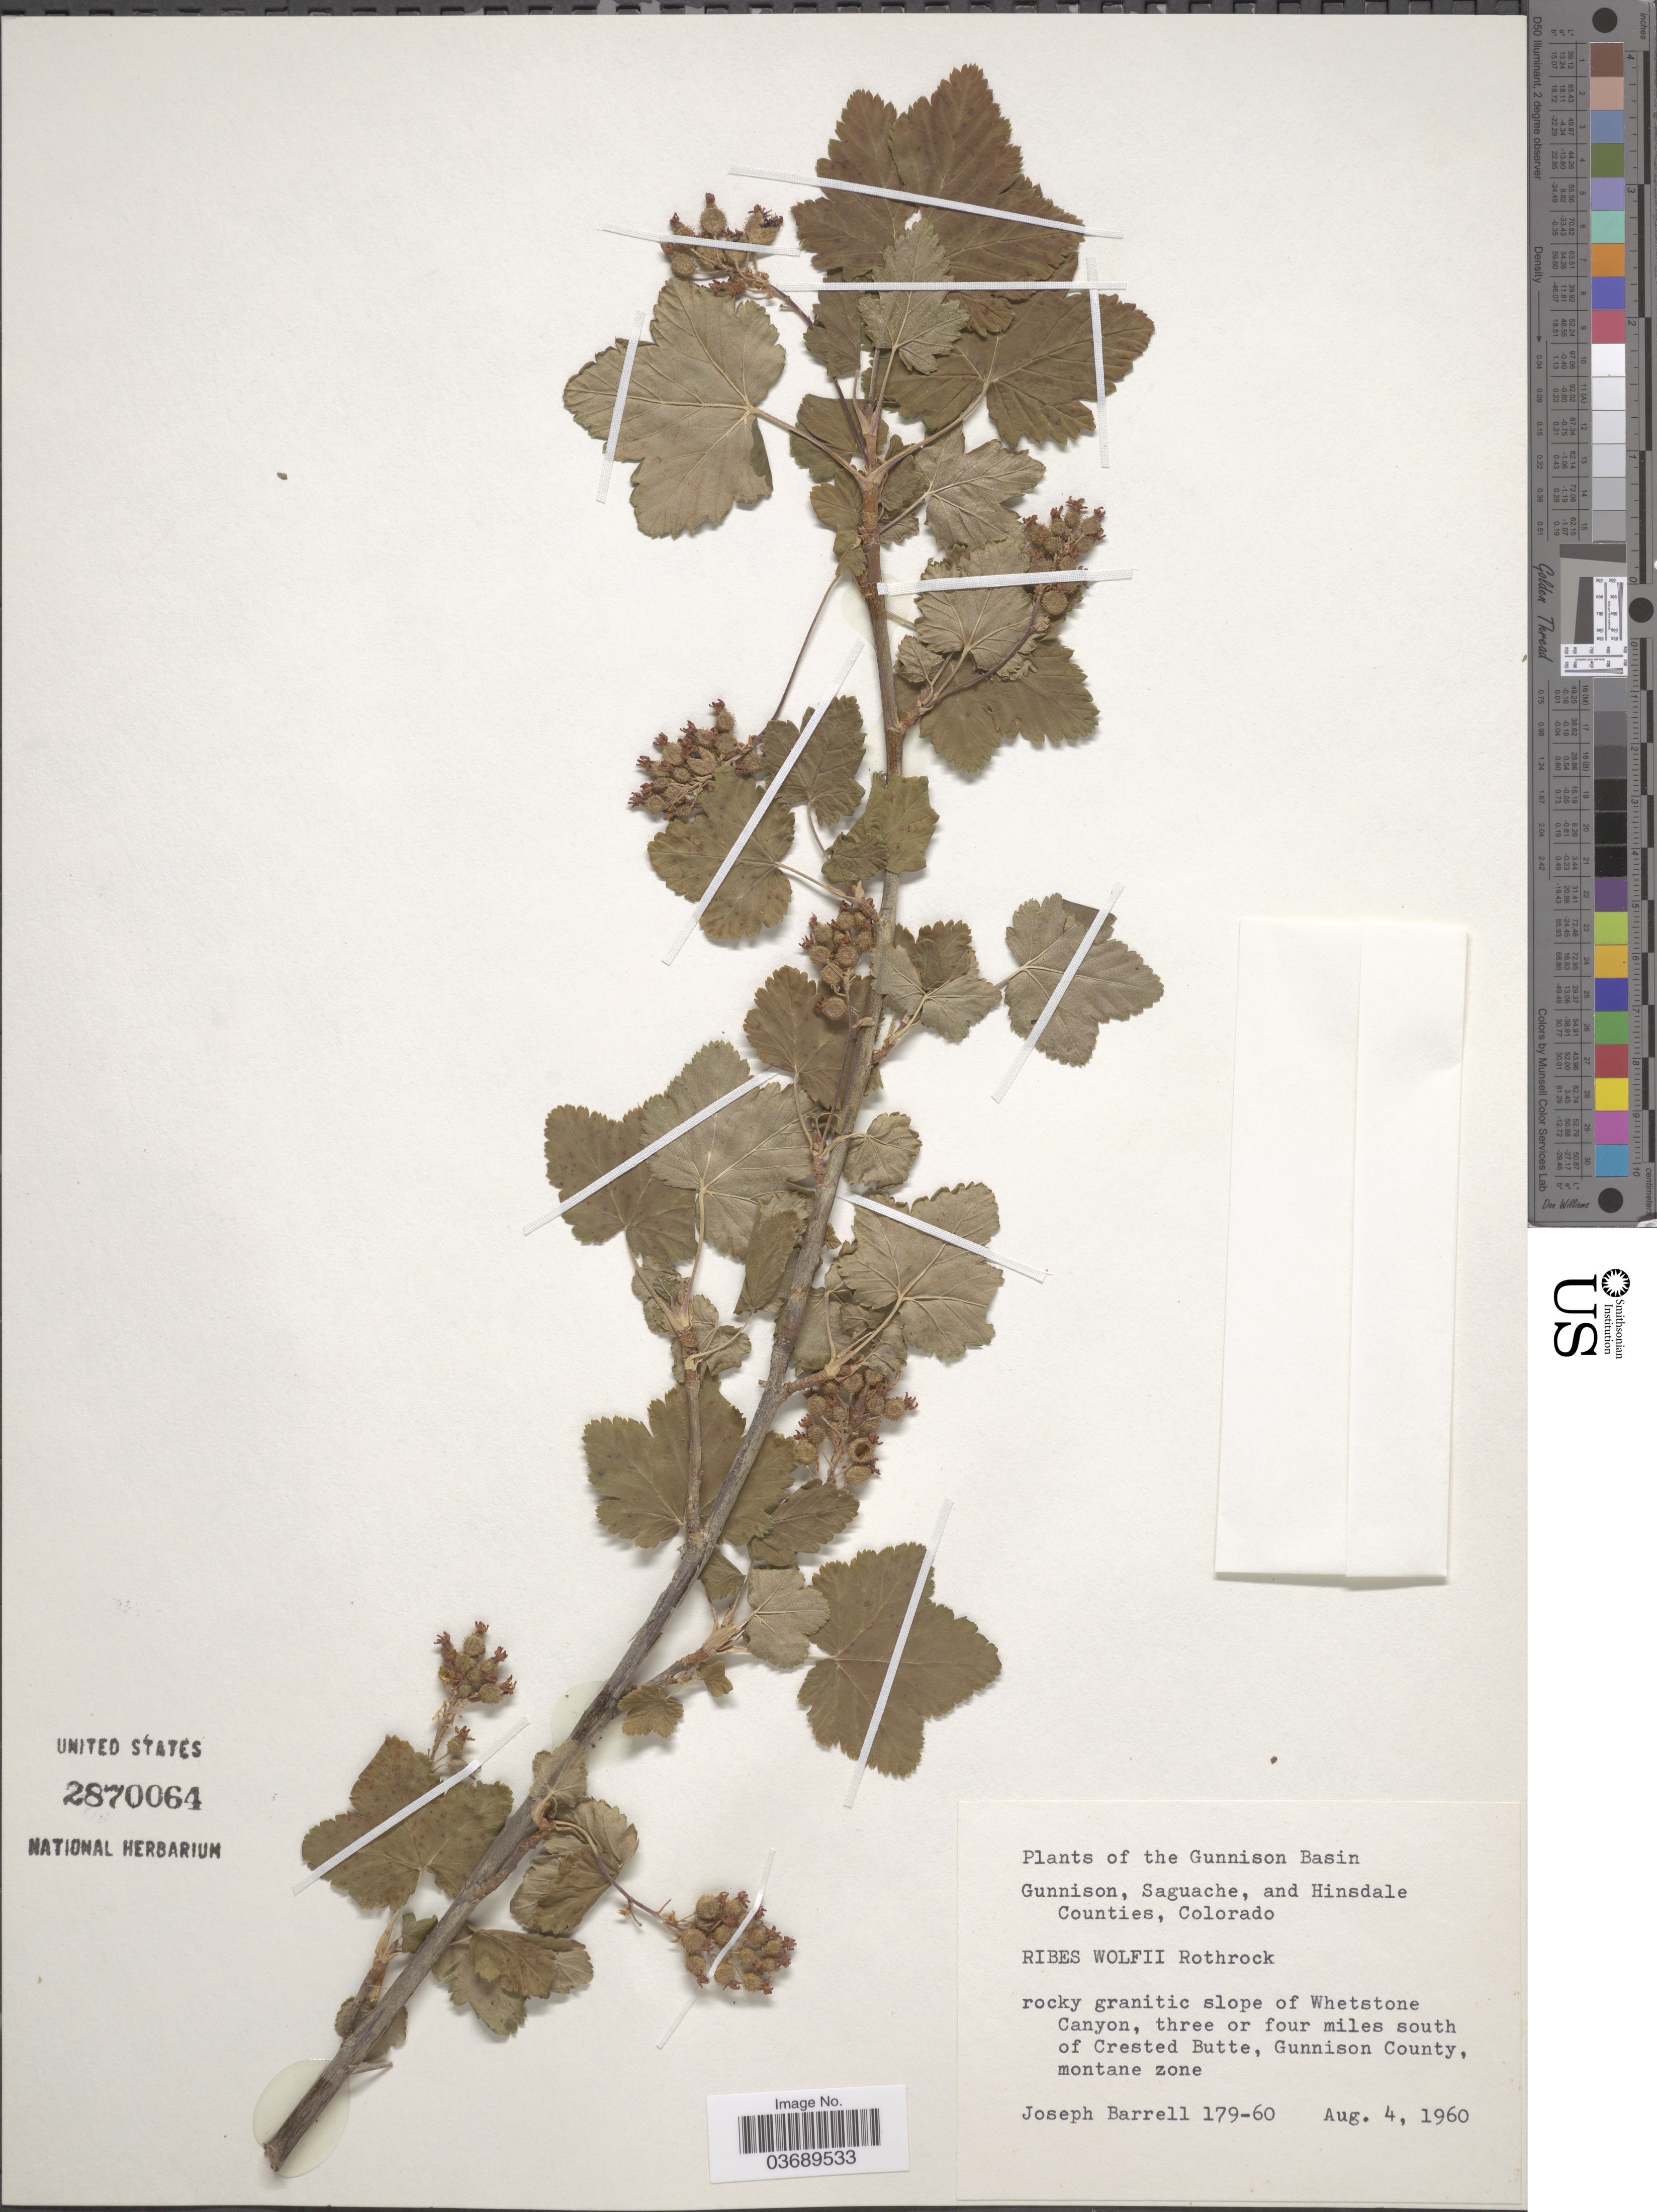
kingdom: Plantae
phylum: Tracheophyta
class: Magnoliopsida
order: Saxifragales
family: Grossulariaceae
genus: Ribes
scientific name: Ribes wolfii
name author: Rothr.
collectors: J. Barrell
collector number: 179-60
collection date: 1960-08-04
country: United States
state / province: Colorado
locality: The Gunnison Basin. Rocky granitic slope of Whetstone Canyon, three or four miles south of Crested Butte, Gunnison County, montane zone.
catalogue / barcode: US 2870064